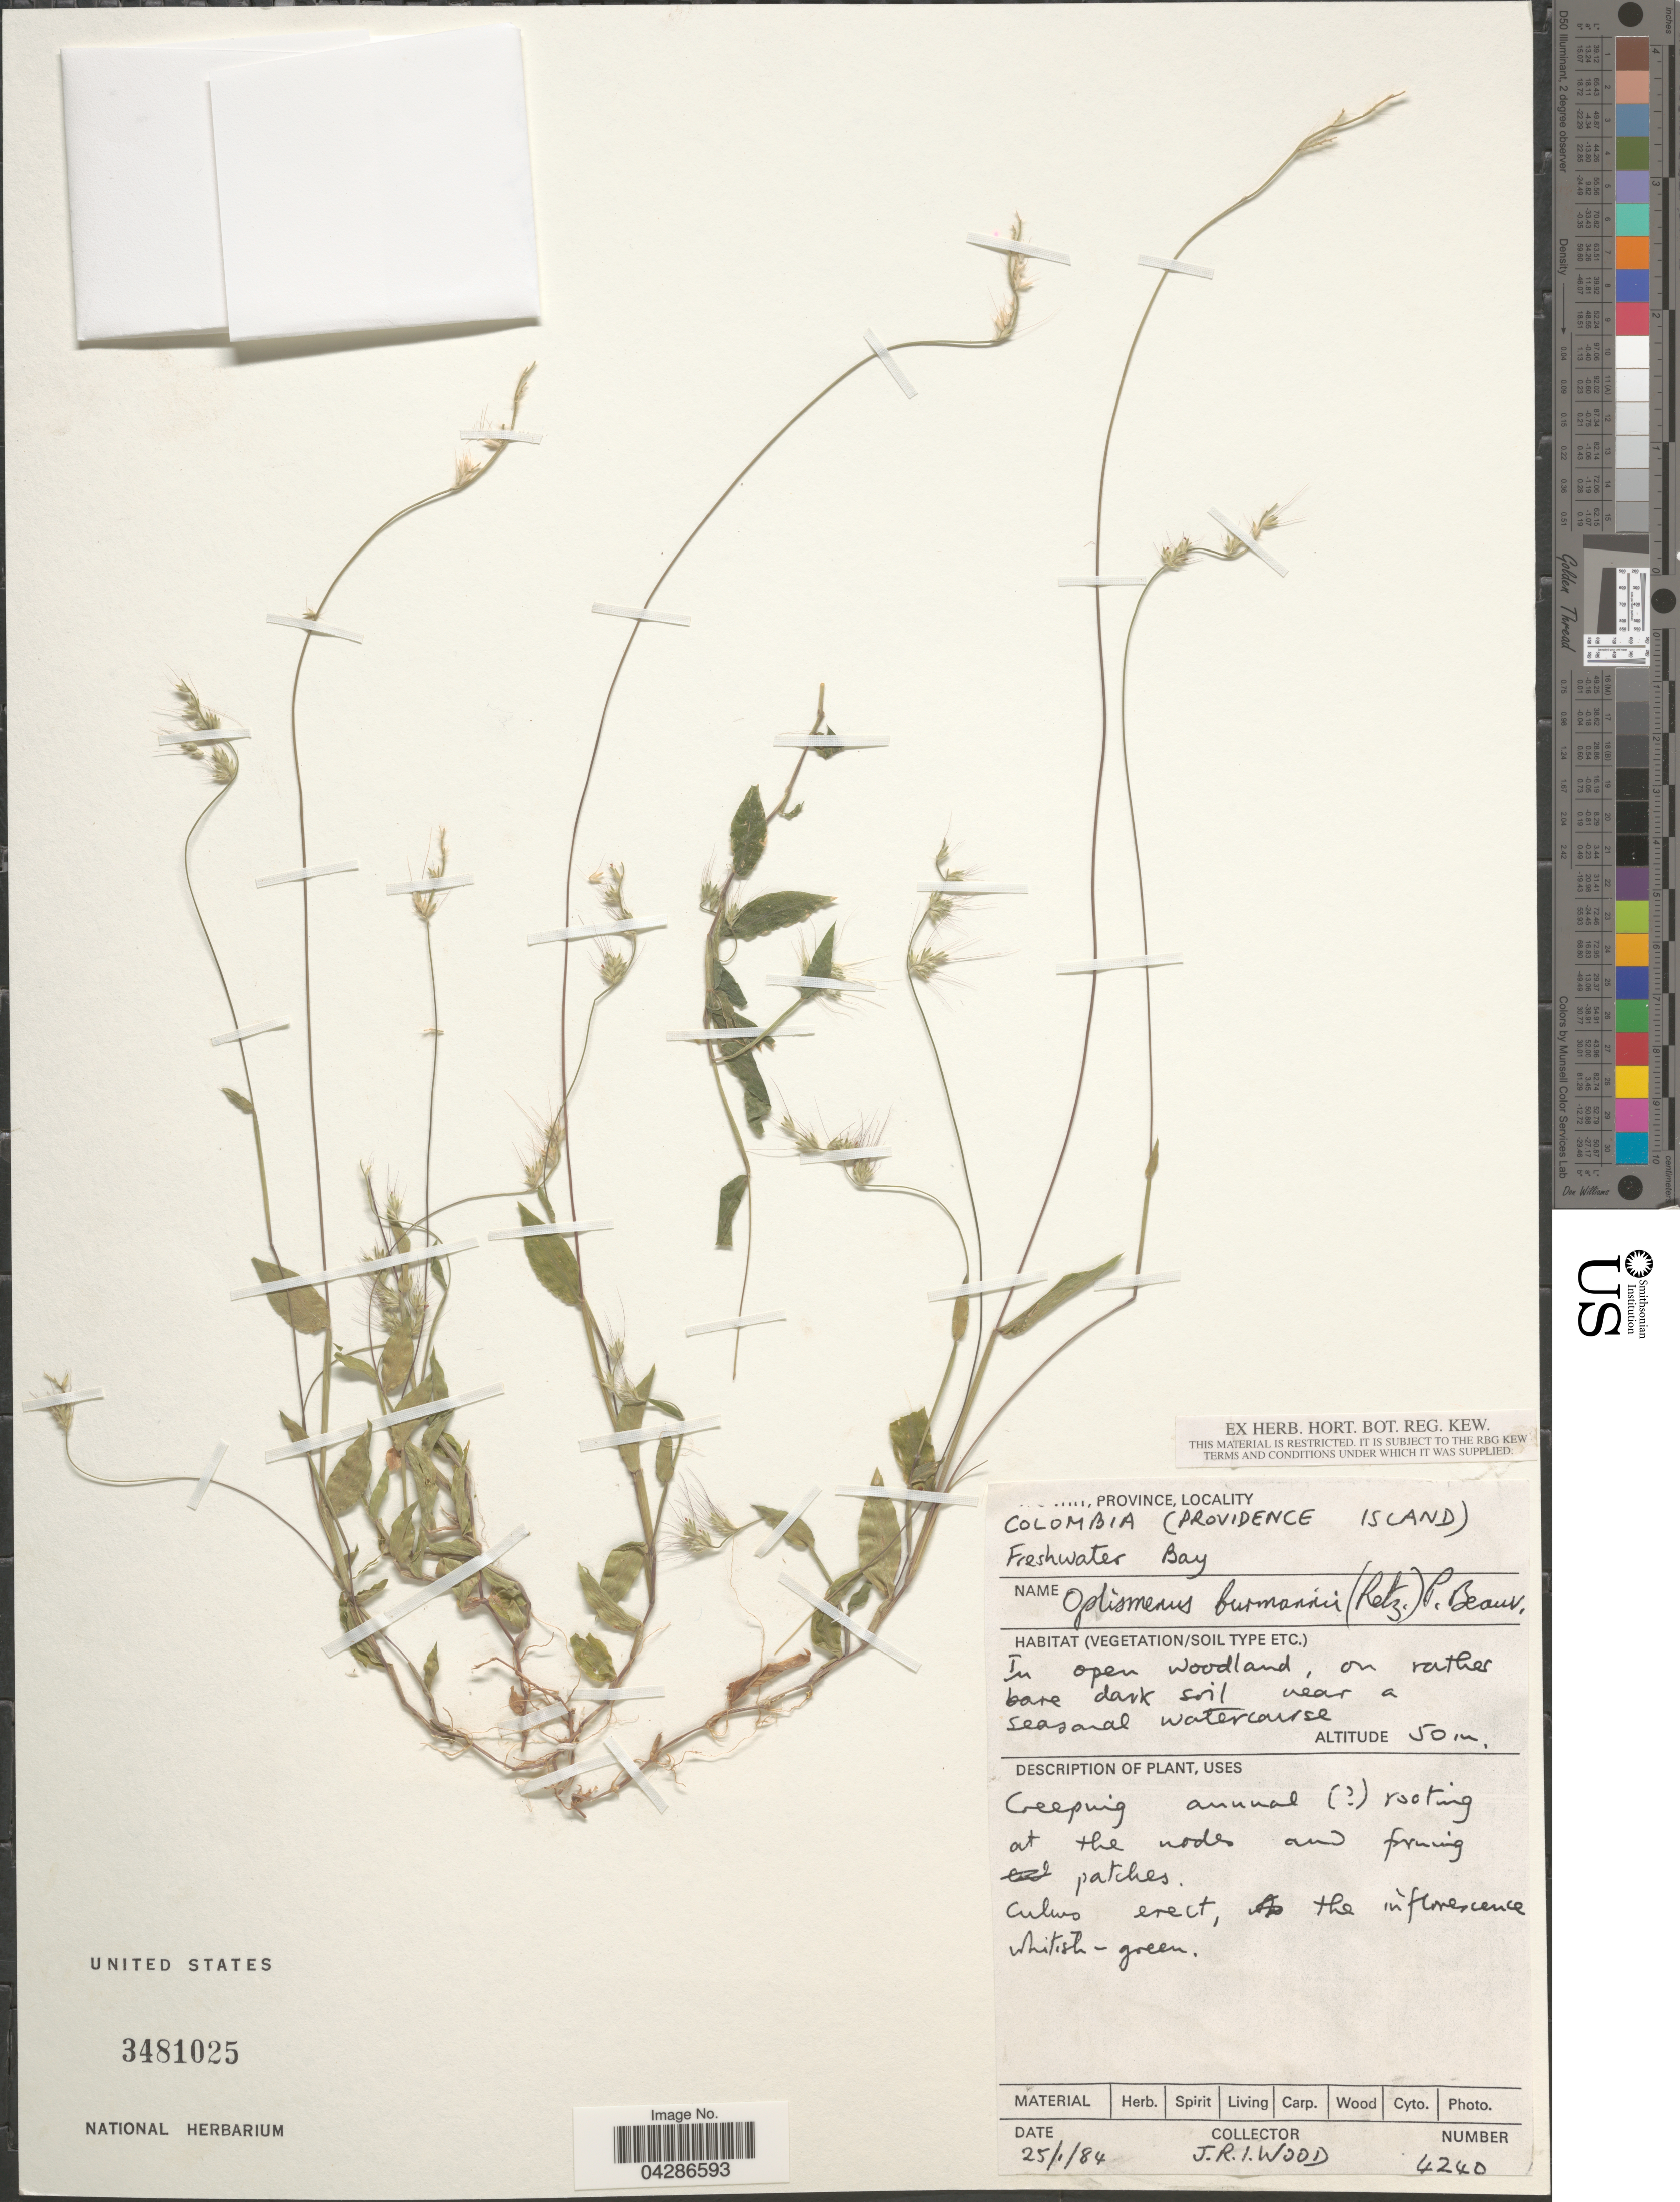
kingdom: Plantae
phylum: Tracheophyta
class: Liliopsida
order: Poales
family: Poaceae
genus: Oplismenus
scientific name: Oplismenus burmannii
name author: (Retz.) P. Beauv.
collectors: J. R. I. Wood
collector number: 4240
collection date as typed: Transcribed d/m/y: 25/1/84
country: Colombia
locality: Providence Island. Freshwater Bay.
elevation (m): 50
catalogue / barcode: US 3481025